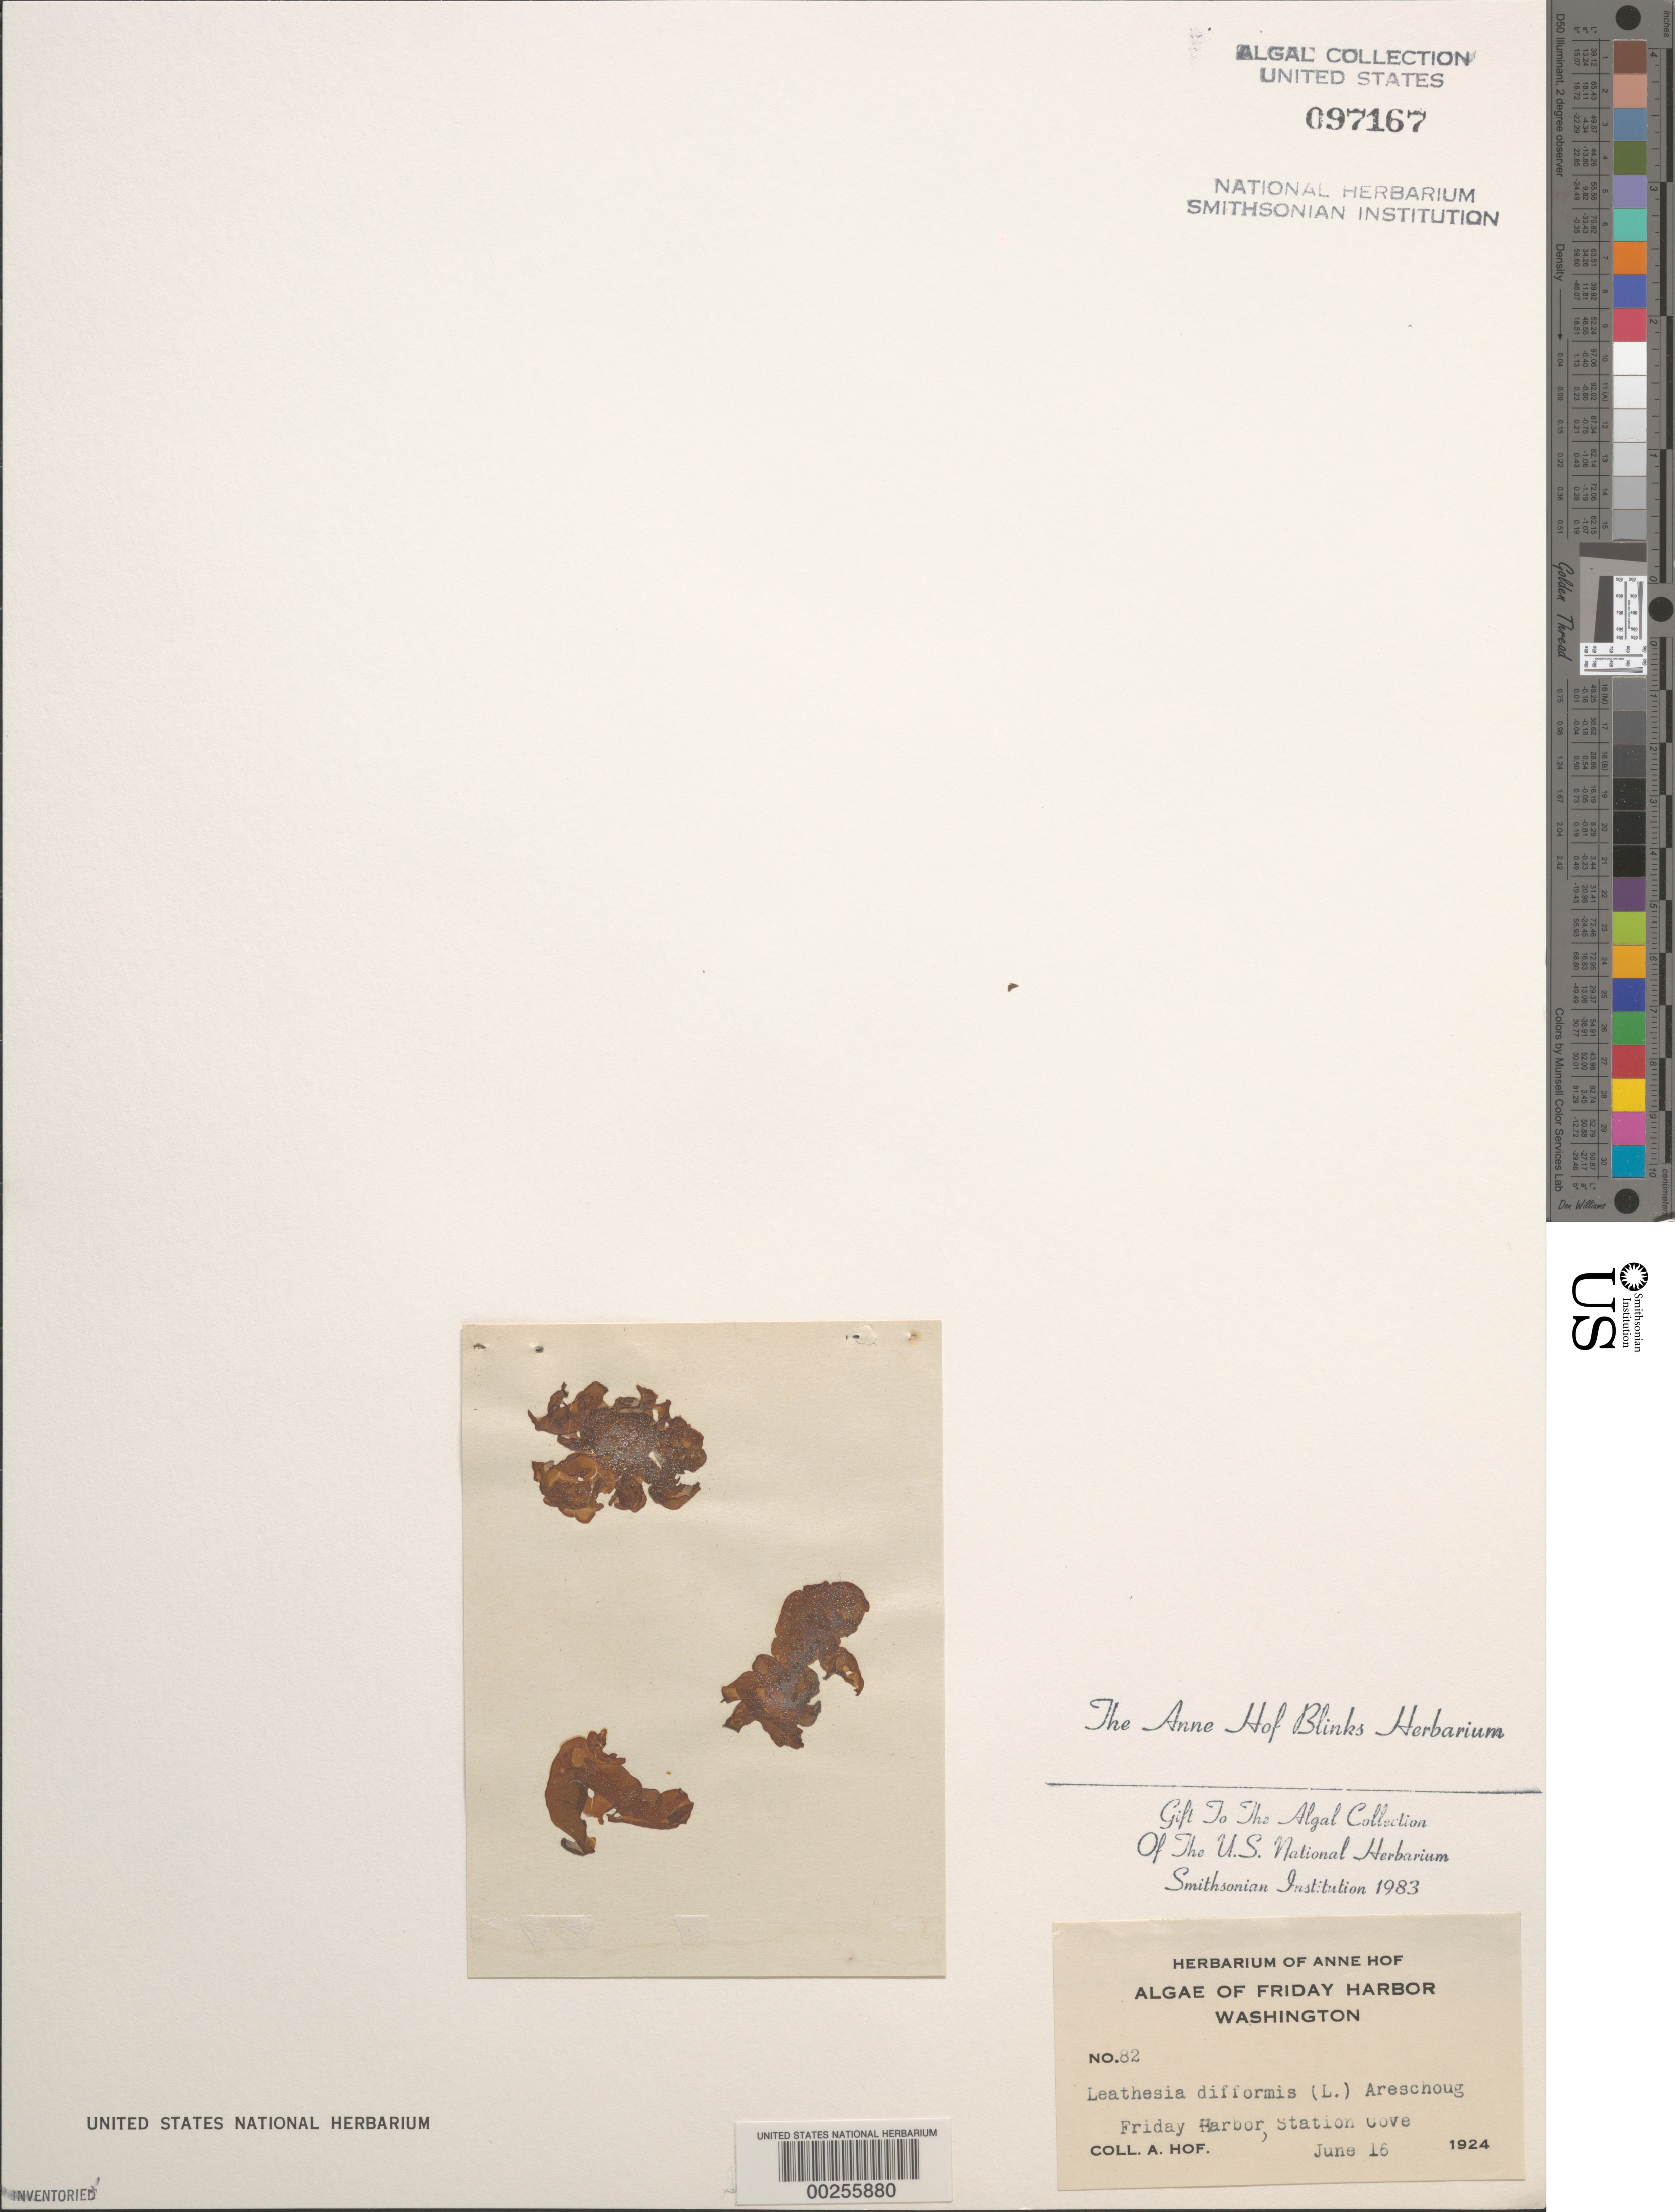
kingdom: Chromista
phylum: Ochrophyta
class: Phaeophyceae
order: Ectocarpales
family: Chordariaceae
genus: Leathesia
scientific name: Leathesia difformis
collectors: A. Blinks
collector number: AHB 82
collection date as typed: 16 Jun 1924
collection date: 1924-06-16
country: United States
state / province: Washington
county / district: San Juan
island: San Juan Island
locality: Friday Harbor, Station Cove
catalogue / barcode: US 97167